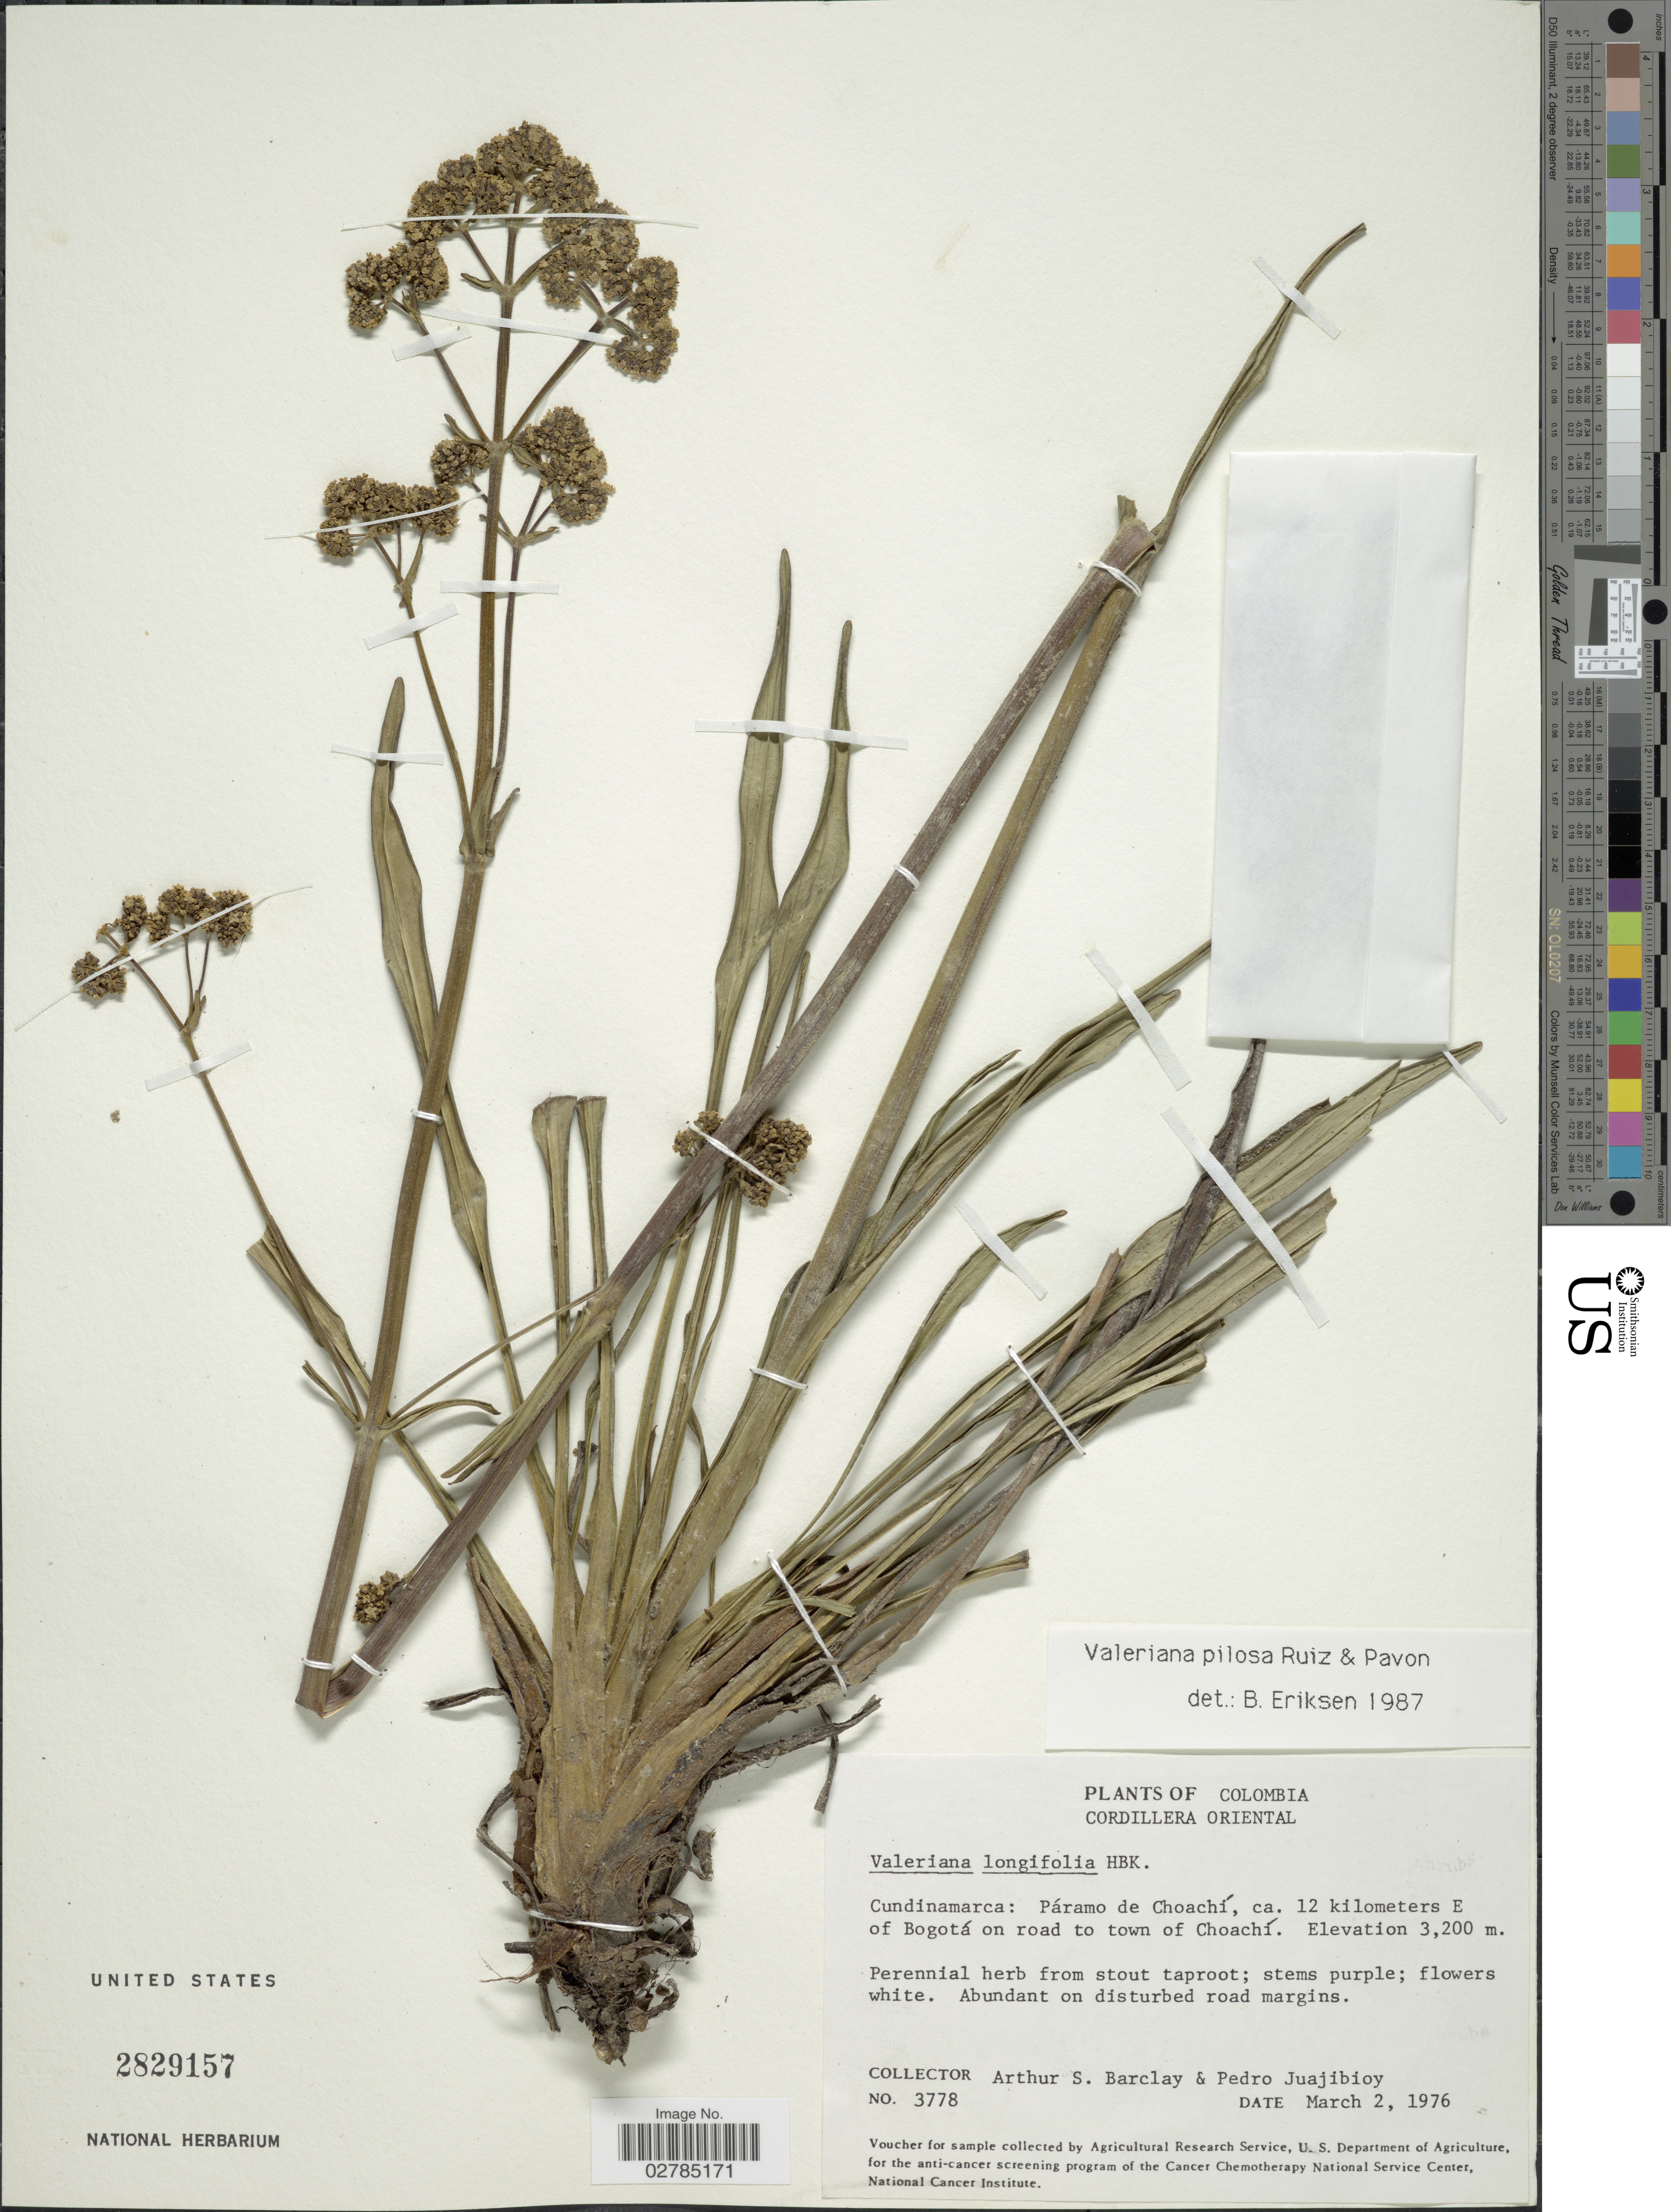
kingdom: Plantae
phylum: Tracheophyta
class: Magnoliopsida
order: Dipsacales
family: Caprifoliaceae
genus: Valeriana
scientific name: Valeriana pilosa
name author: Ruiz & Pav.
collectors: A. S. Barclay & P. Juajibioy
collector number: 3778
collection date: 1976-03-02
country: Colombia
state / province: Cundinamarca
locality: Páramo de Choachí, ca. 12 kilometers E of Bogotá on road to town of Choachí.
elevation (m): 3200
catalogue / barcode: US 2829157